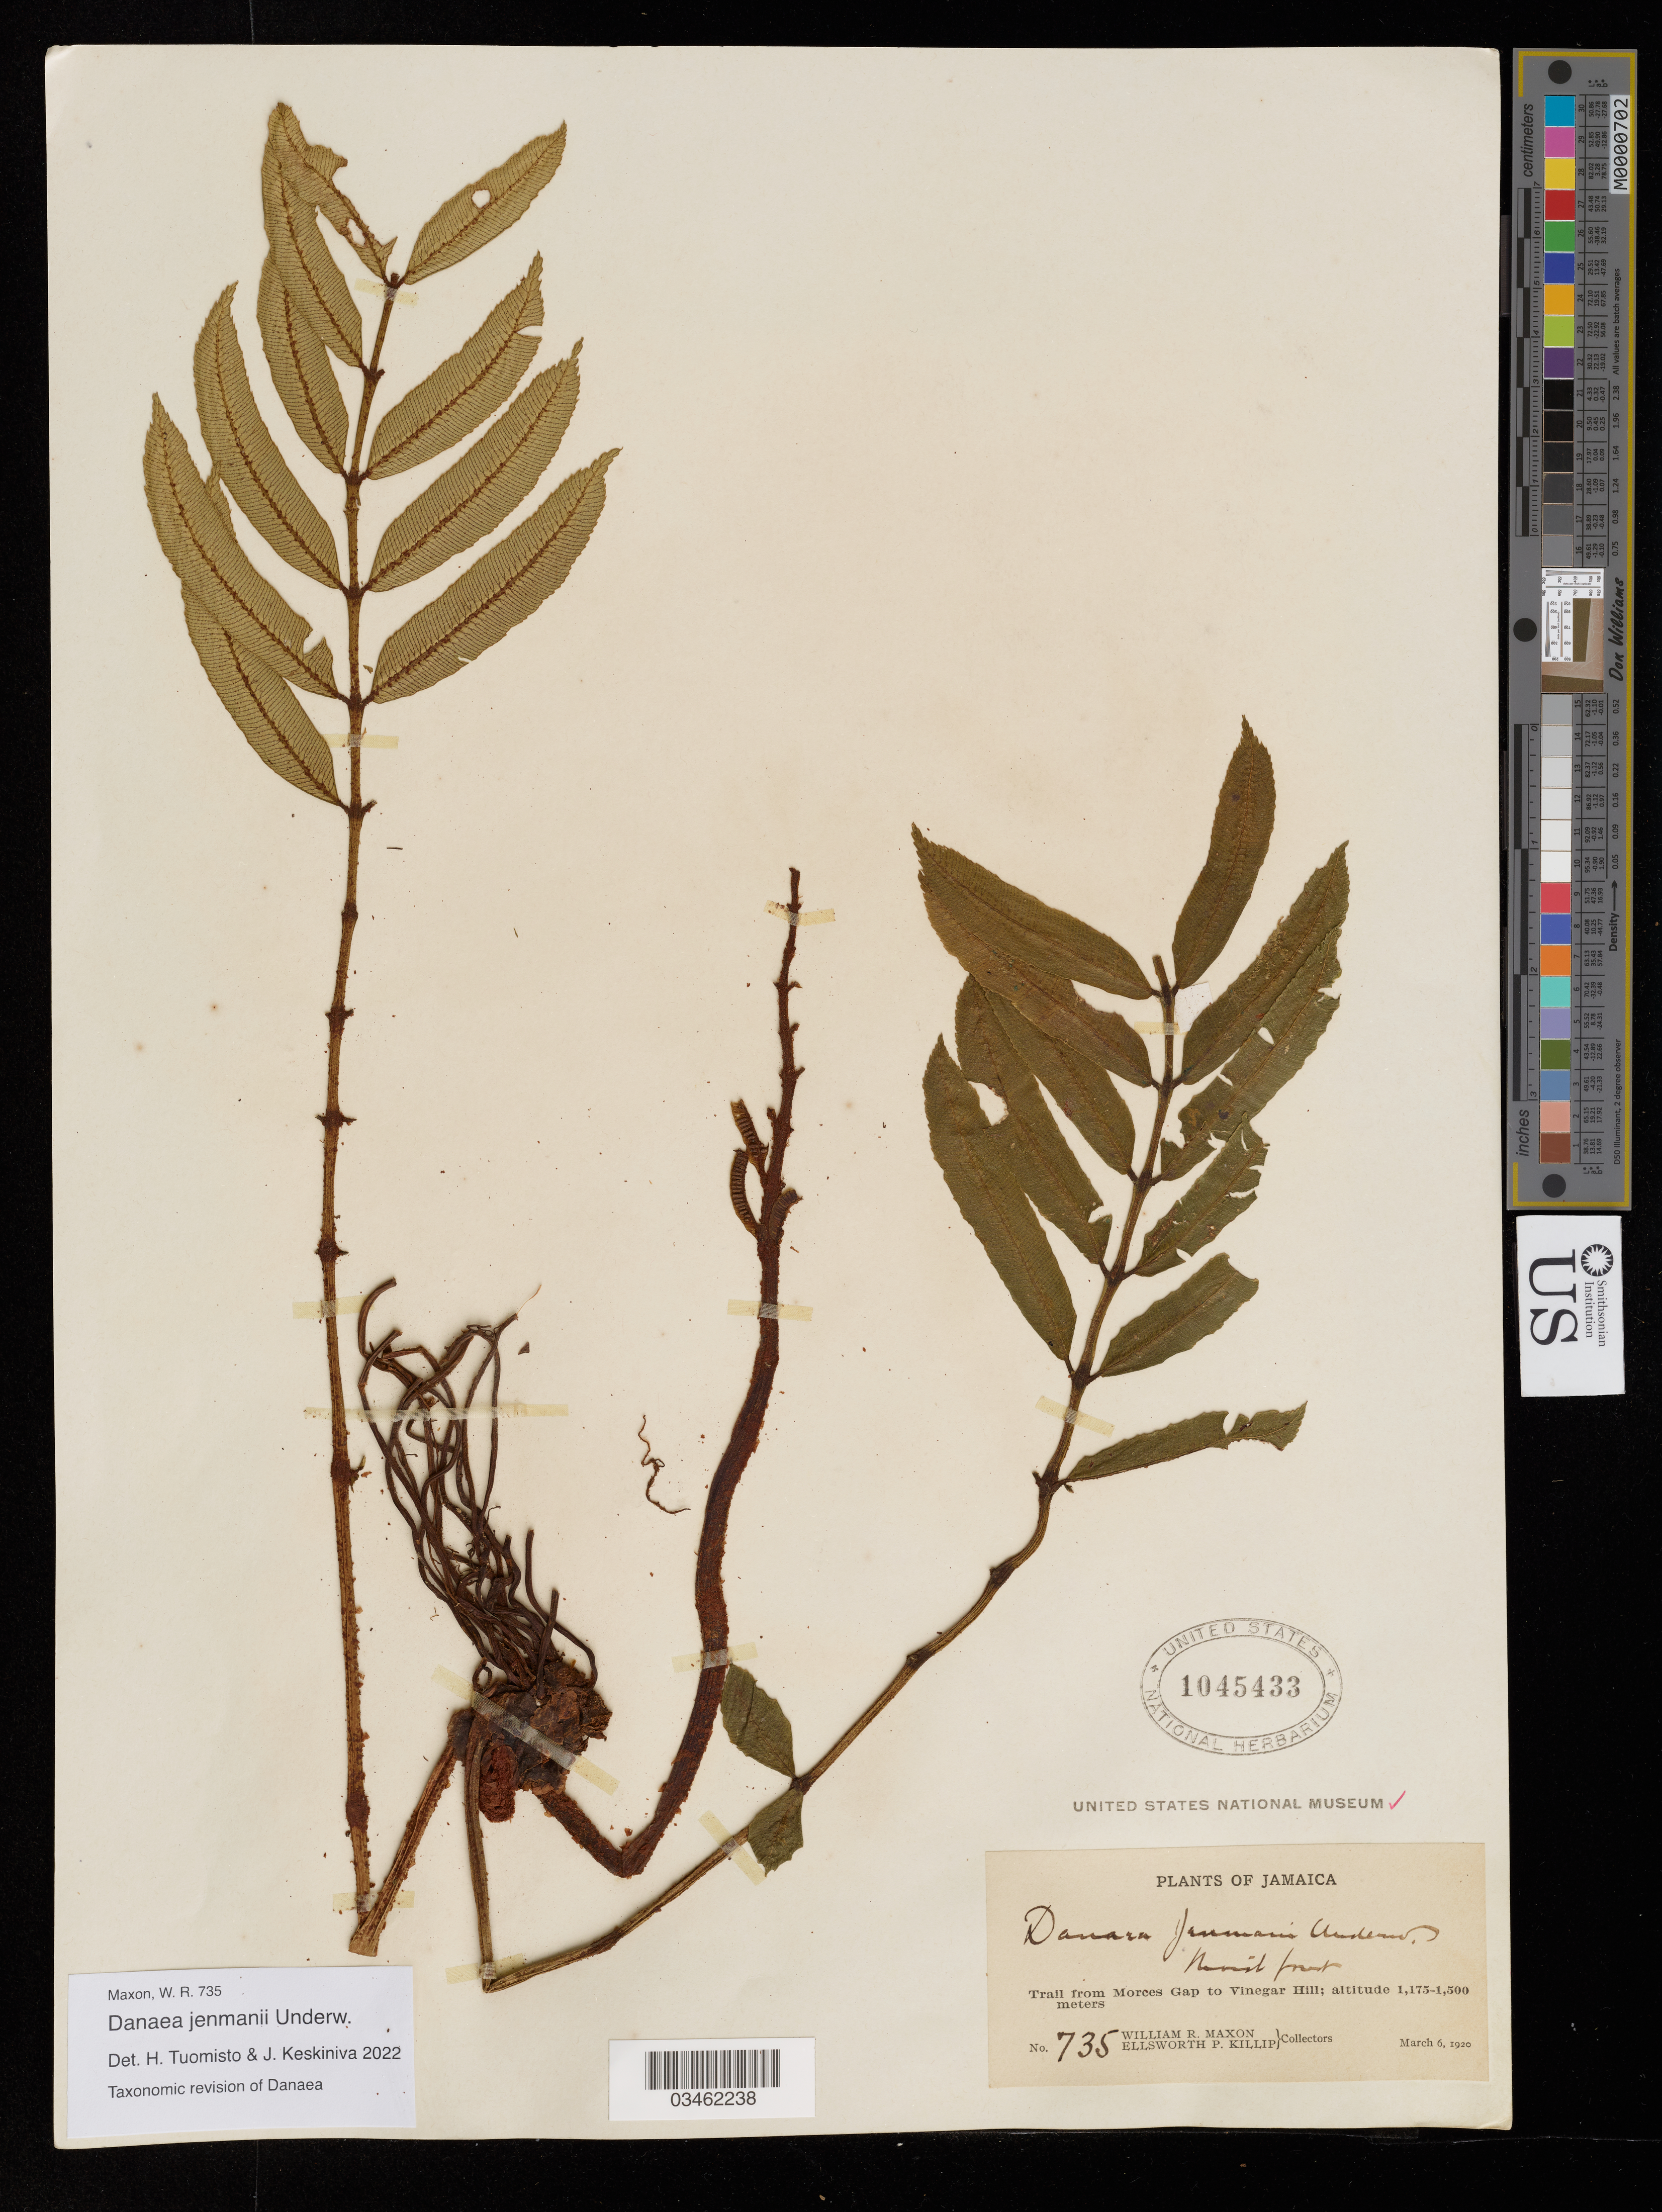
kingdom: Plantae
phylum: Tracheophyta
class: Polypodiopsida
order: Marattiales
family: Marattiaceae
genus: Danaea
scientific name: Danaea x jenmanii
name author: Underw.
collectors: W. R. Maxon & E. P. Killip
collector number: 735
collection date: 1920-03-06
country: Jamaica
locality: Trail from Morces Gap to Vinegar Hill.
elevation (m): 1175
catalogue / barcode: US 1045433